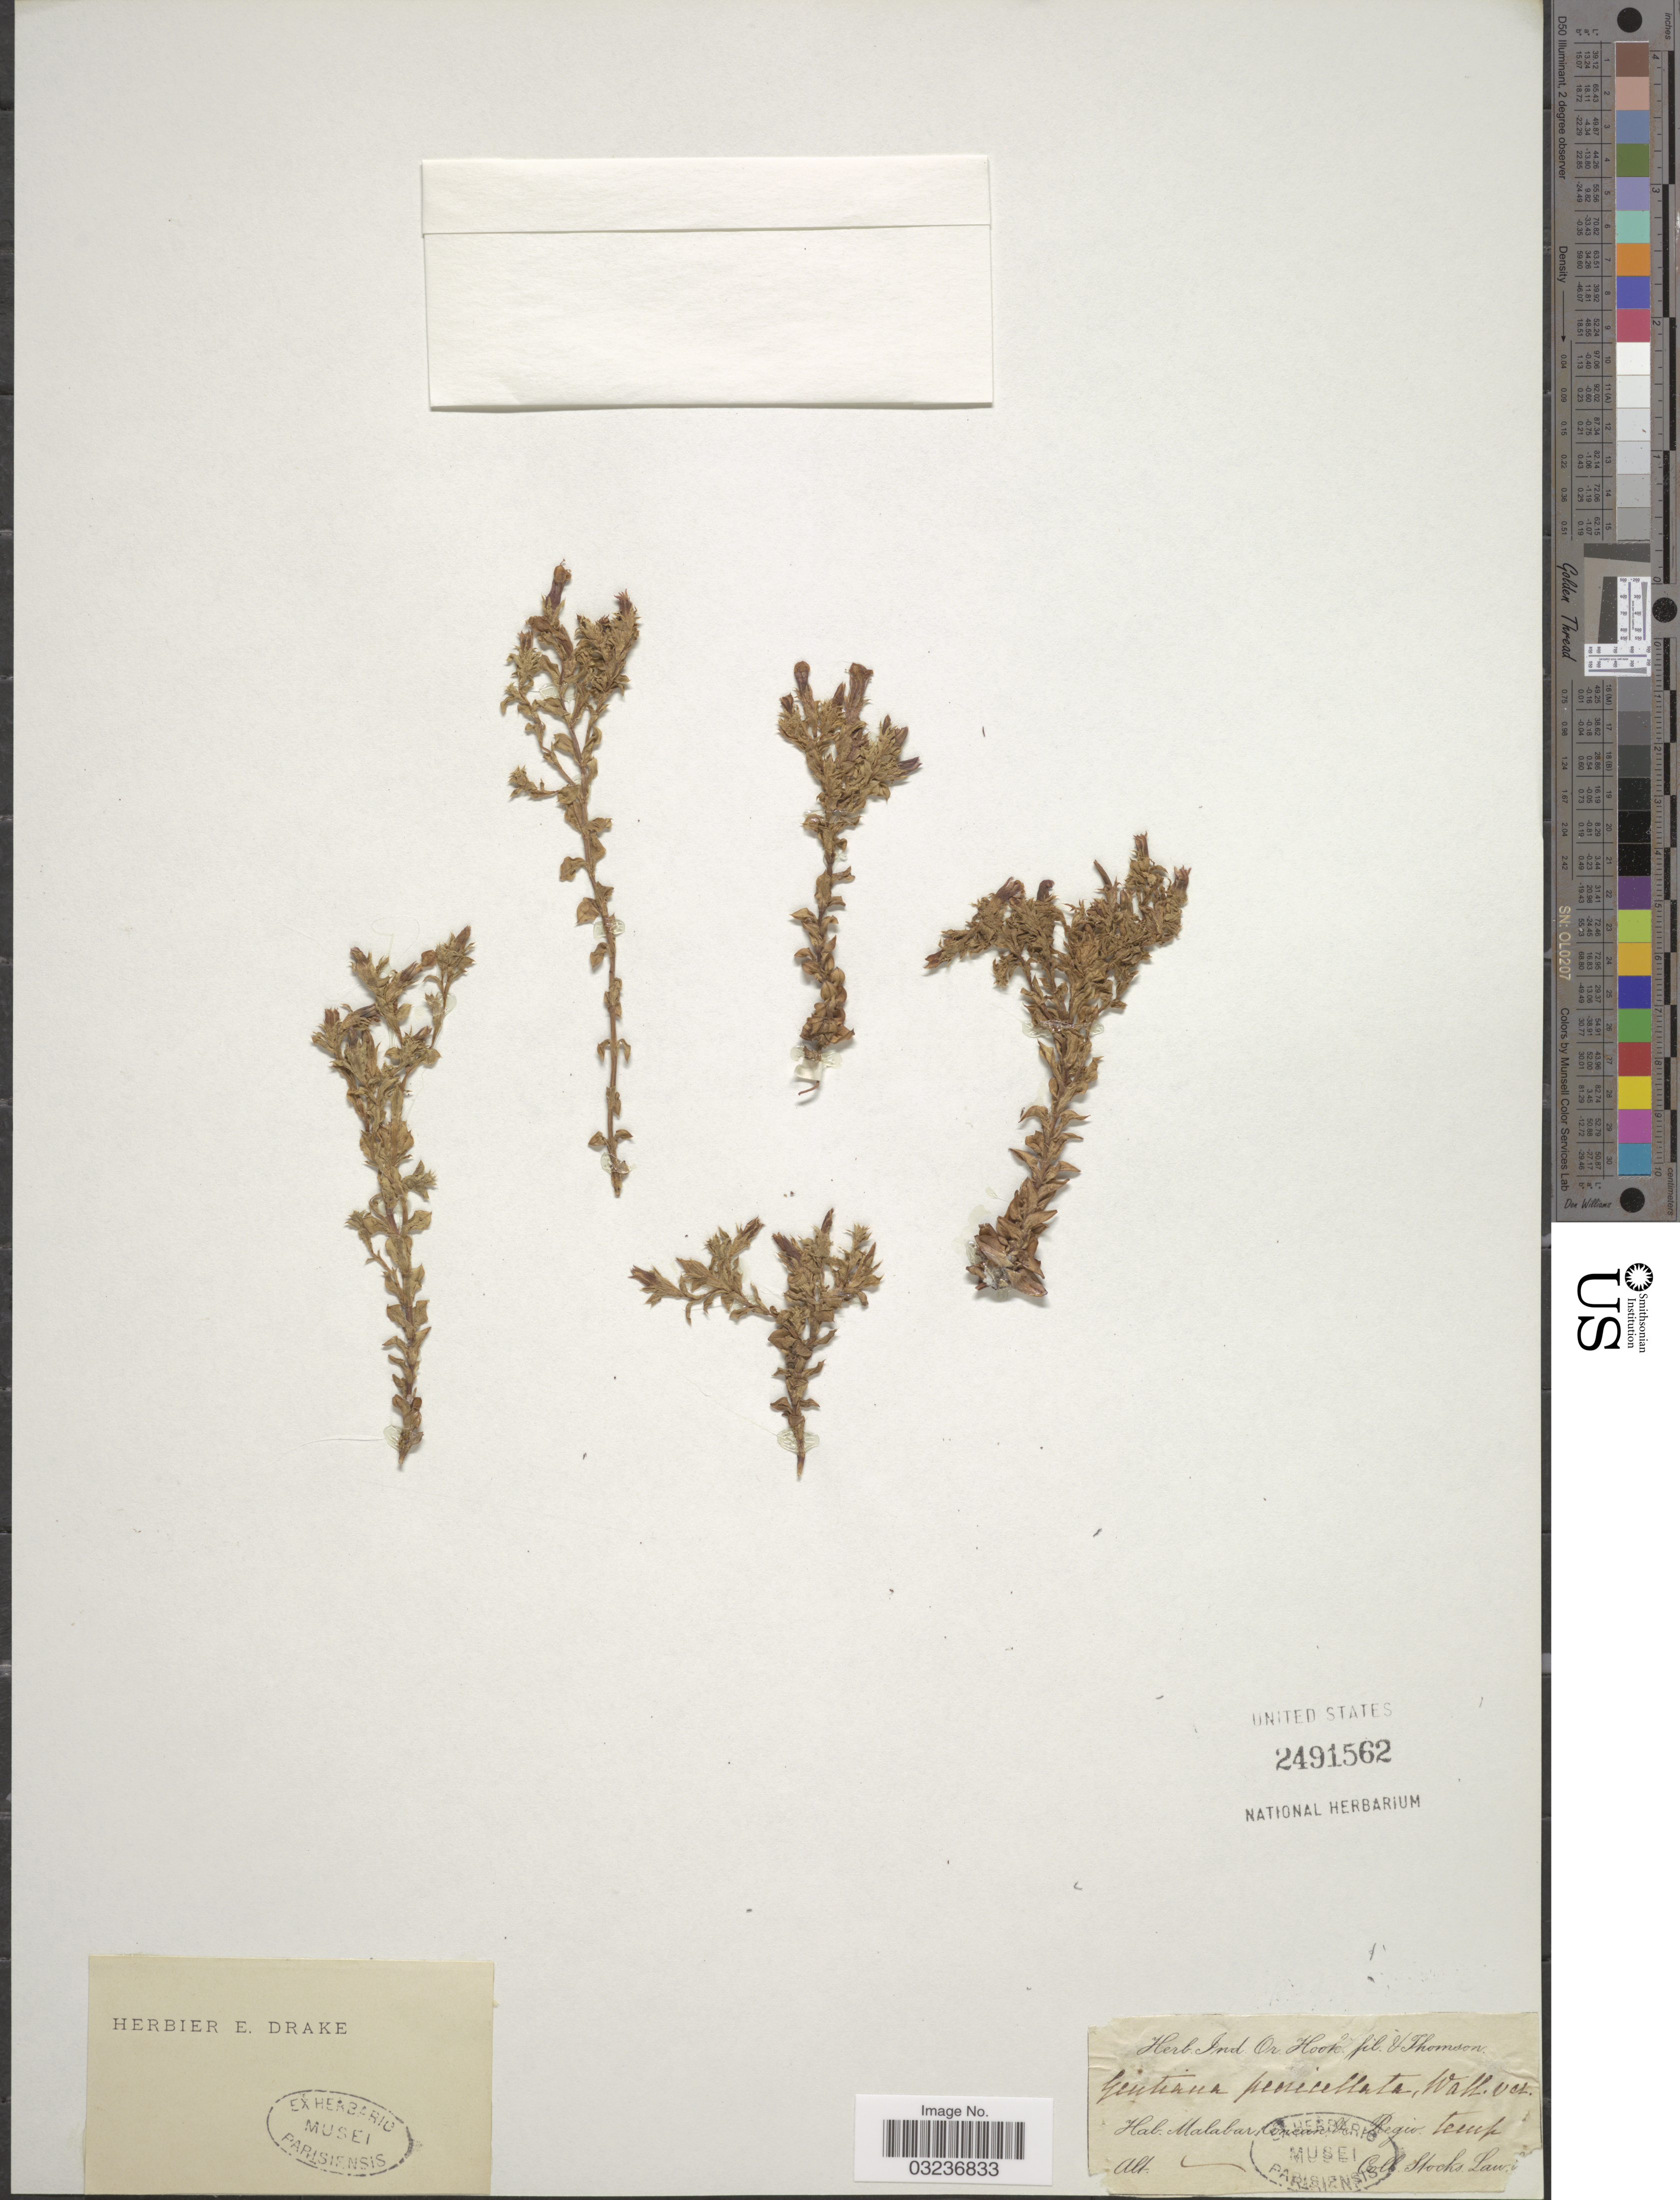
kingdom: Plantae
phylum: Tracheophyta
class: Magnoliopsida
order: Gentianales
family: Gentianaceae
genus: Gentiana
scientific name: Gentiana pedicellata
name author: (D. Don) Wall.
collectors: J. Stocks & J. Law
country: India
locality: Malabar, Concan, Regio temp.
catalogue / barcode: US 2491562